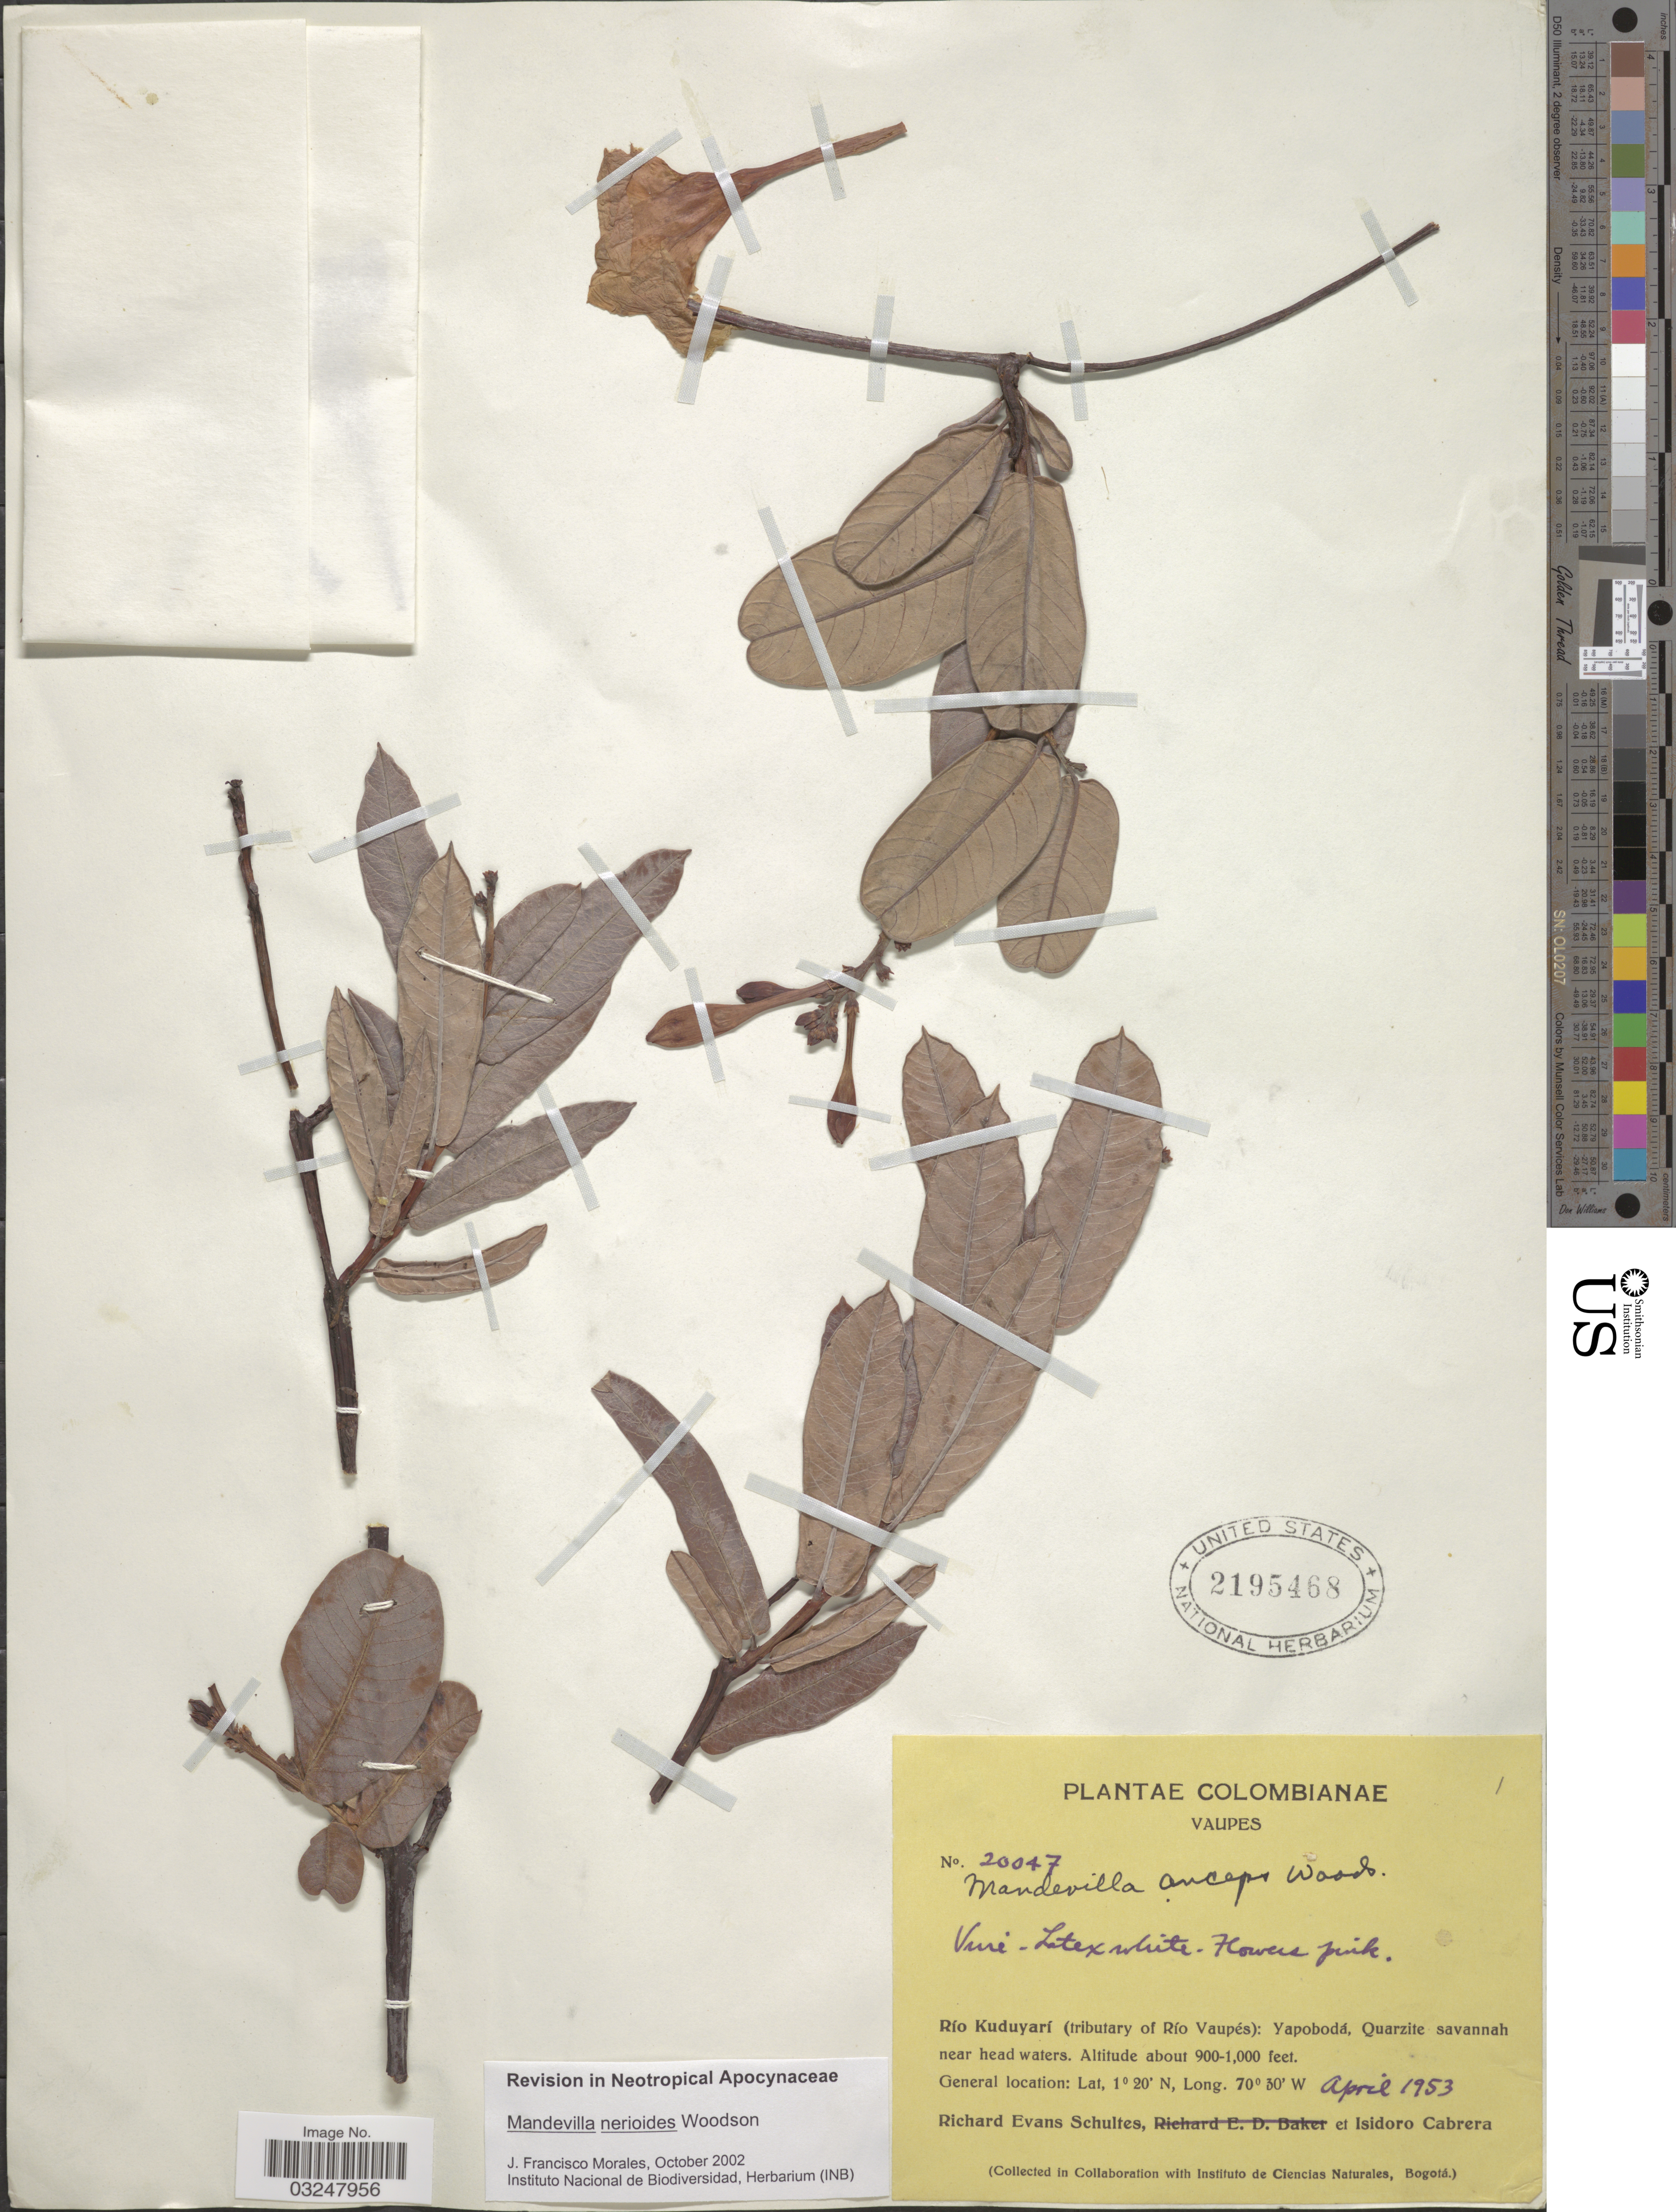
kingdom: Plantae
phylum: Tracheophyta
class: Magnoliopsida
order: Gentianales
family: Apocynaceae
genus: Mandevilla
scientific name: Mandevilla nerioides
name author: Woodson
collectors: R. E. Schultes & I. Cabrera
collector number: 20047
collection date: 1953-04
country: Colombia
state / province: Vaupés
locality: Río Kuduyarí (tributary of Río Vaupés): Yapobodá, Quarzite savannah near head waters.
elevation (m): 274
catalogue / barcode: US 2195468